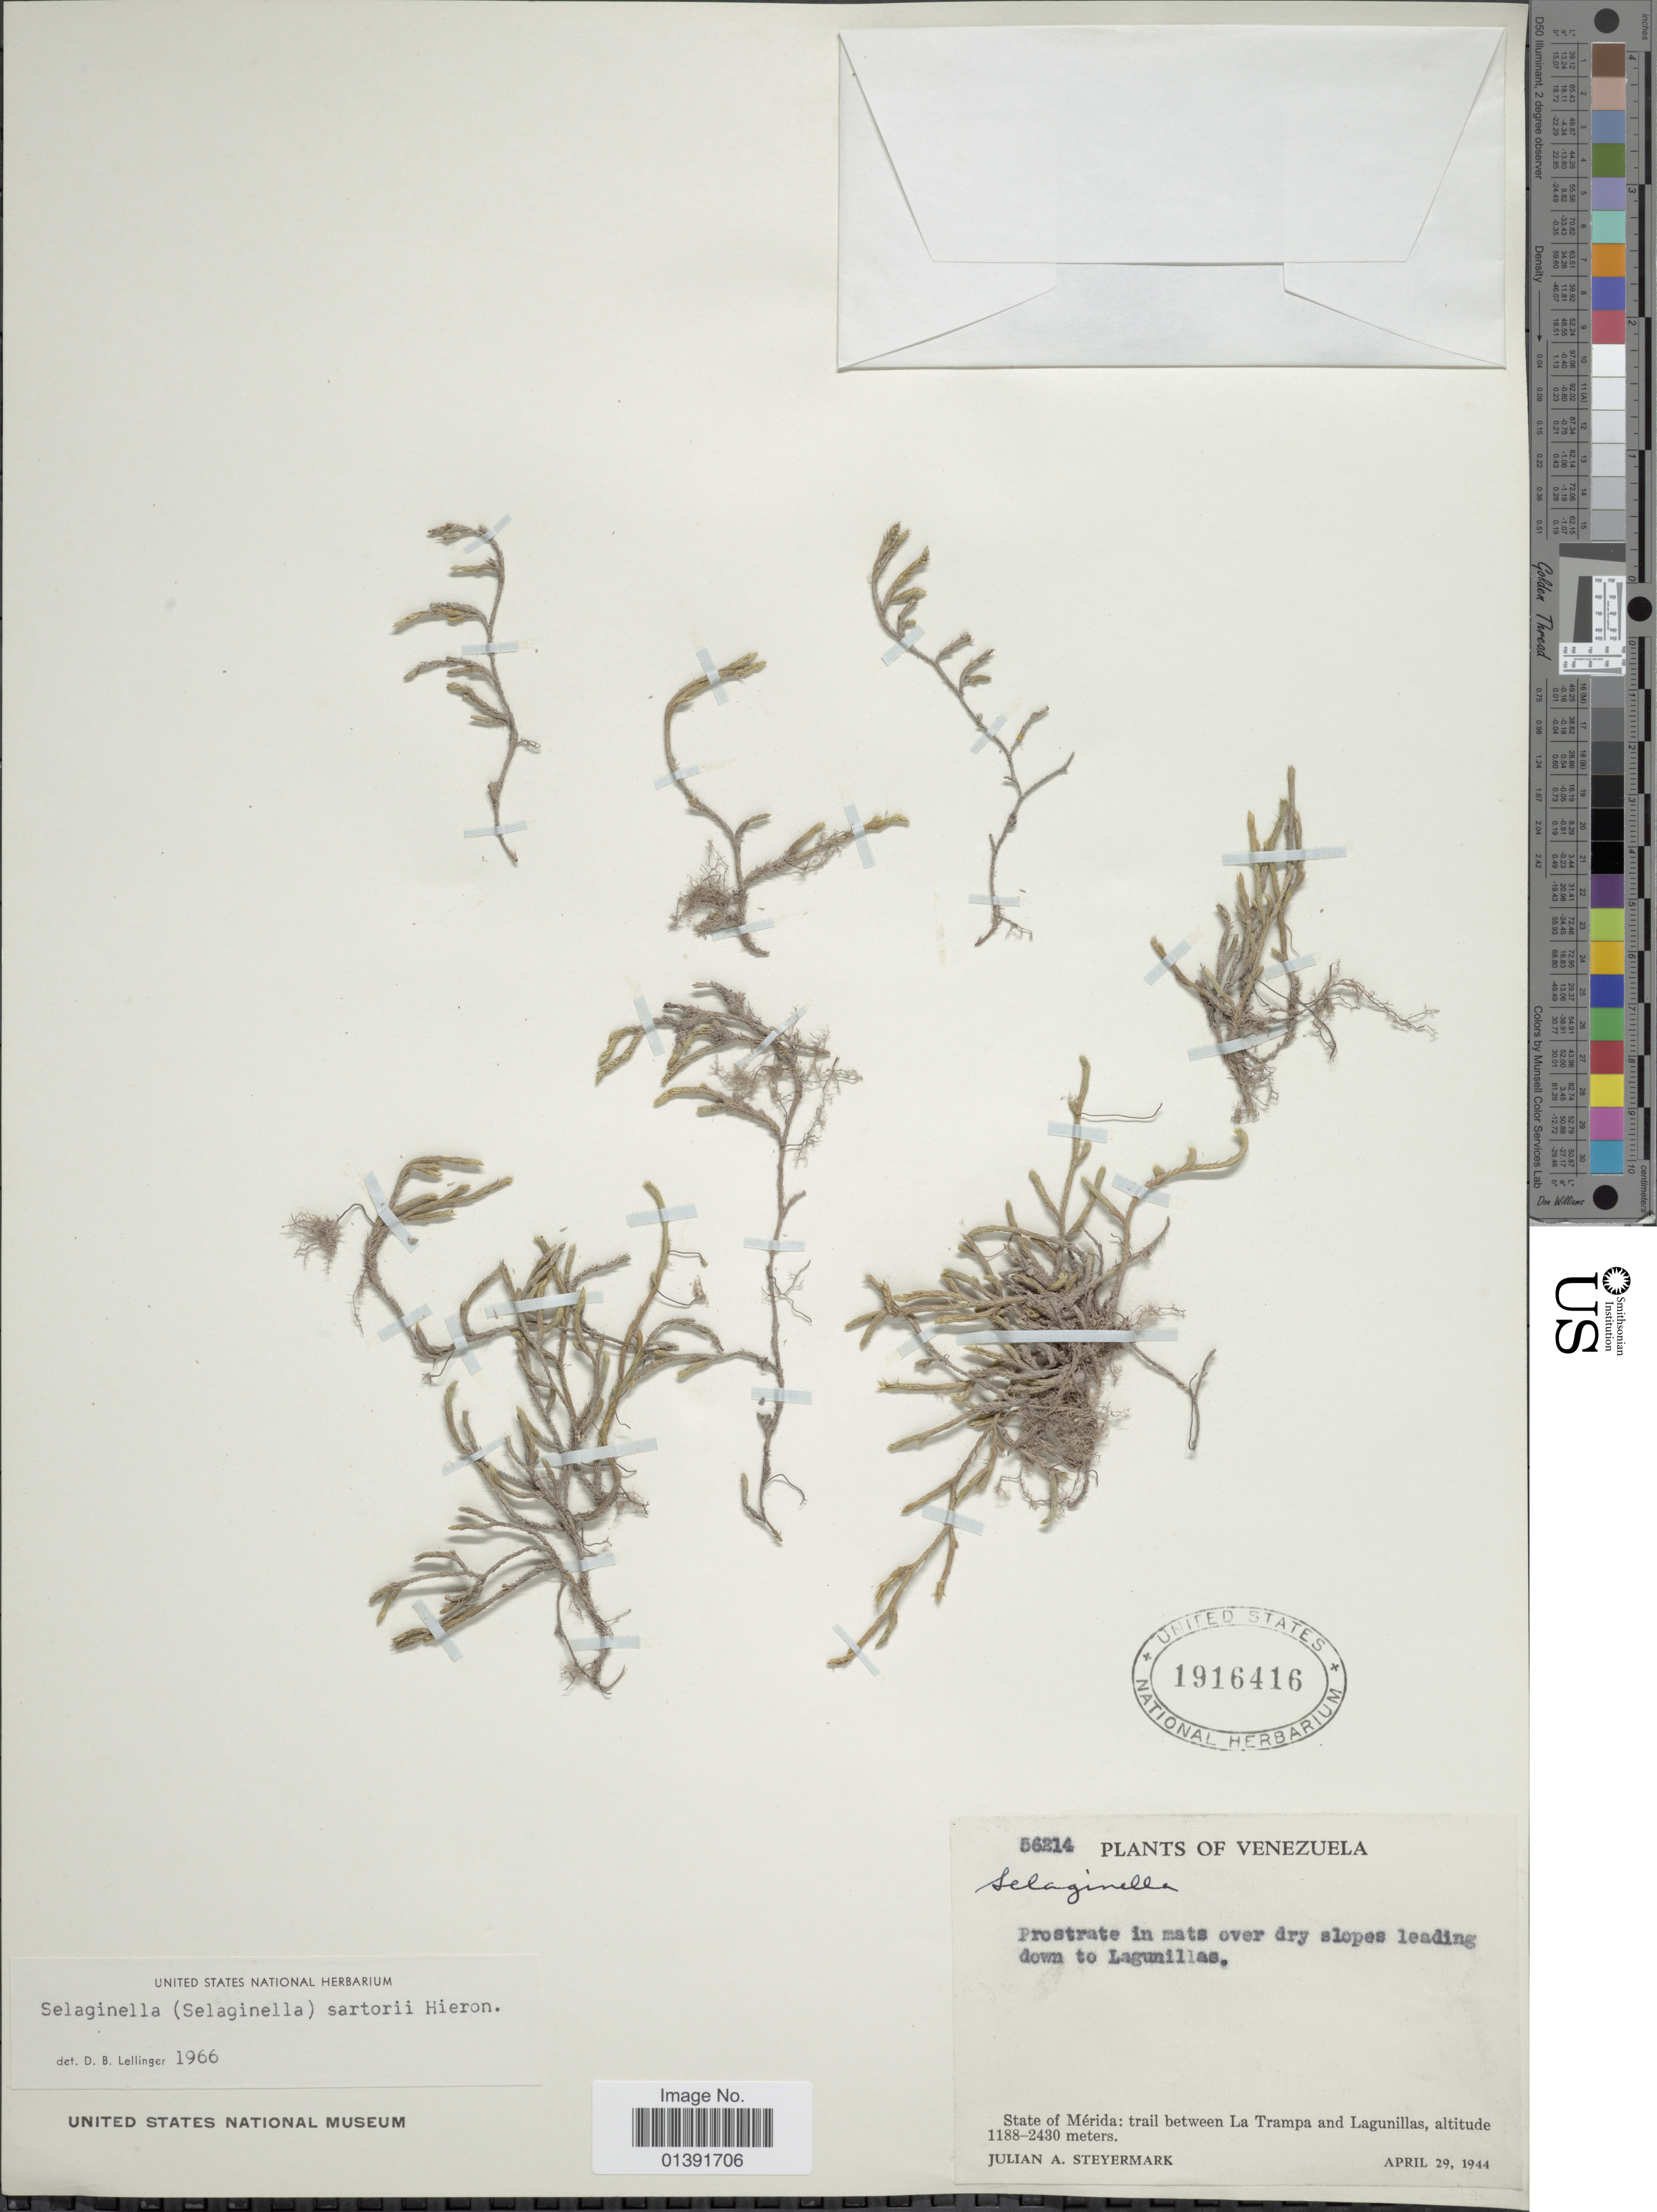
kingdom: Plantae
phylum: Tracheophyta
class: Lycopodiopsida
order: Selaginellales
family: Selaginellaceae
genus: Selaginella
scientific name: Selaginella sartorii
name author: Hieron.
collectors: J. Steyermark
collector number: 56214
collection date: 1944-04-29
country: Venezuela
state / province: Mérida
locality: Trail between La Trampa and Lagunillas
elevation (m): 1188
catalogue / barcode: US 1916416